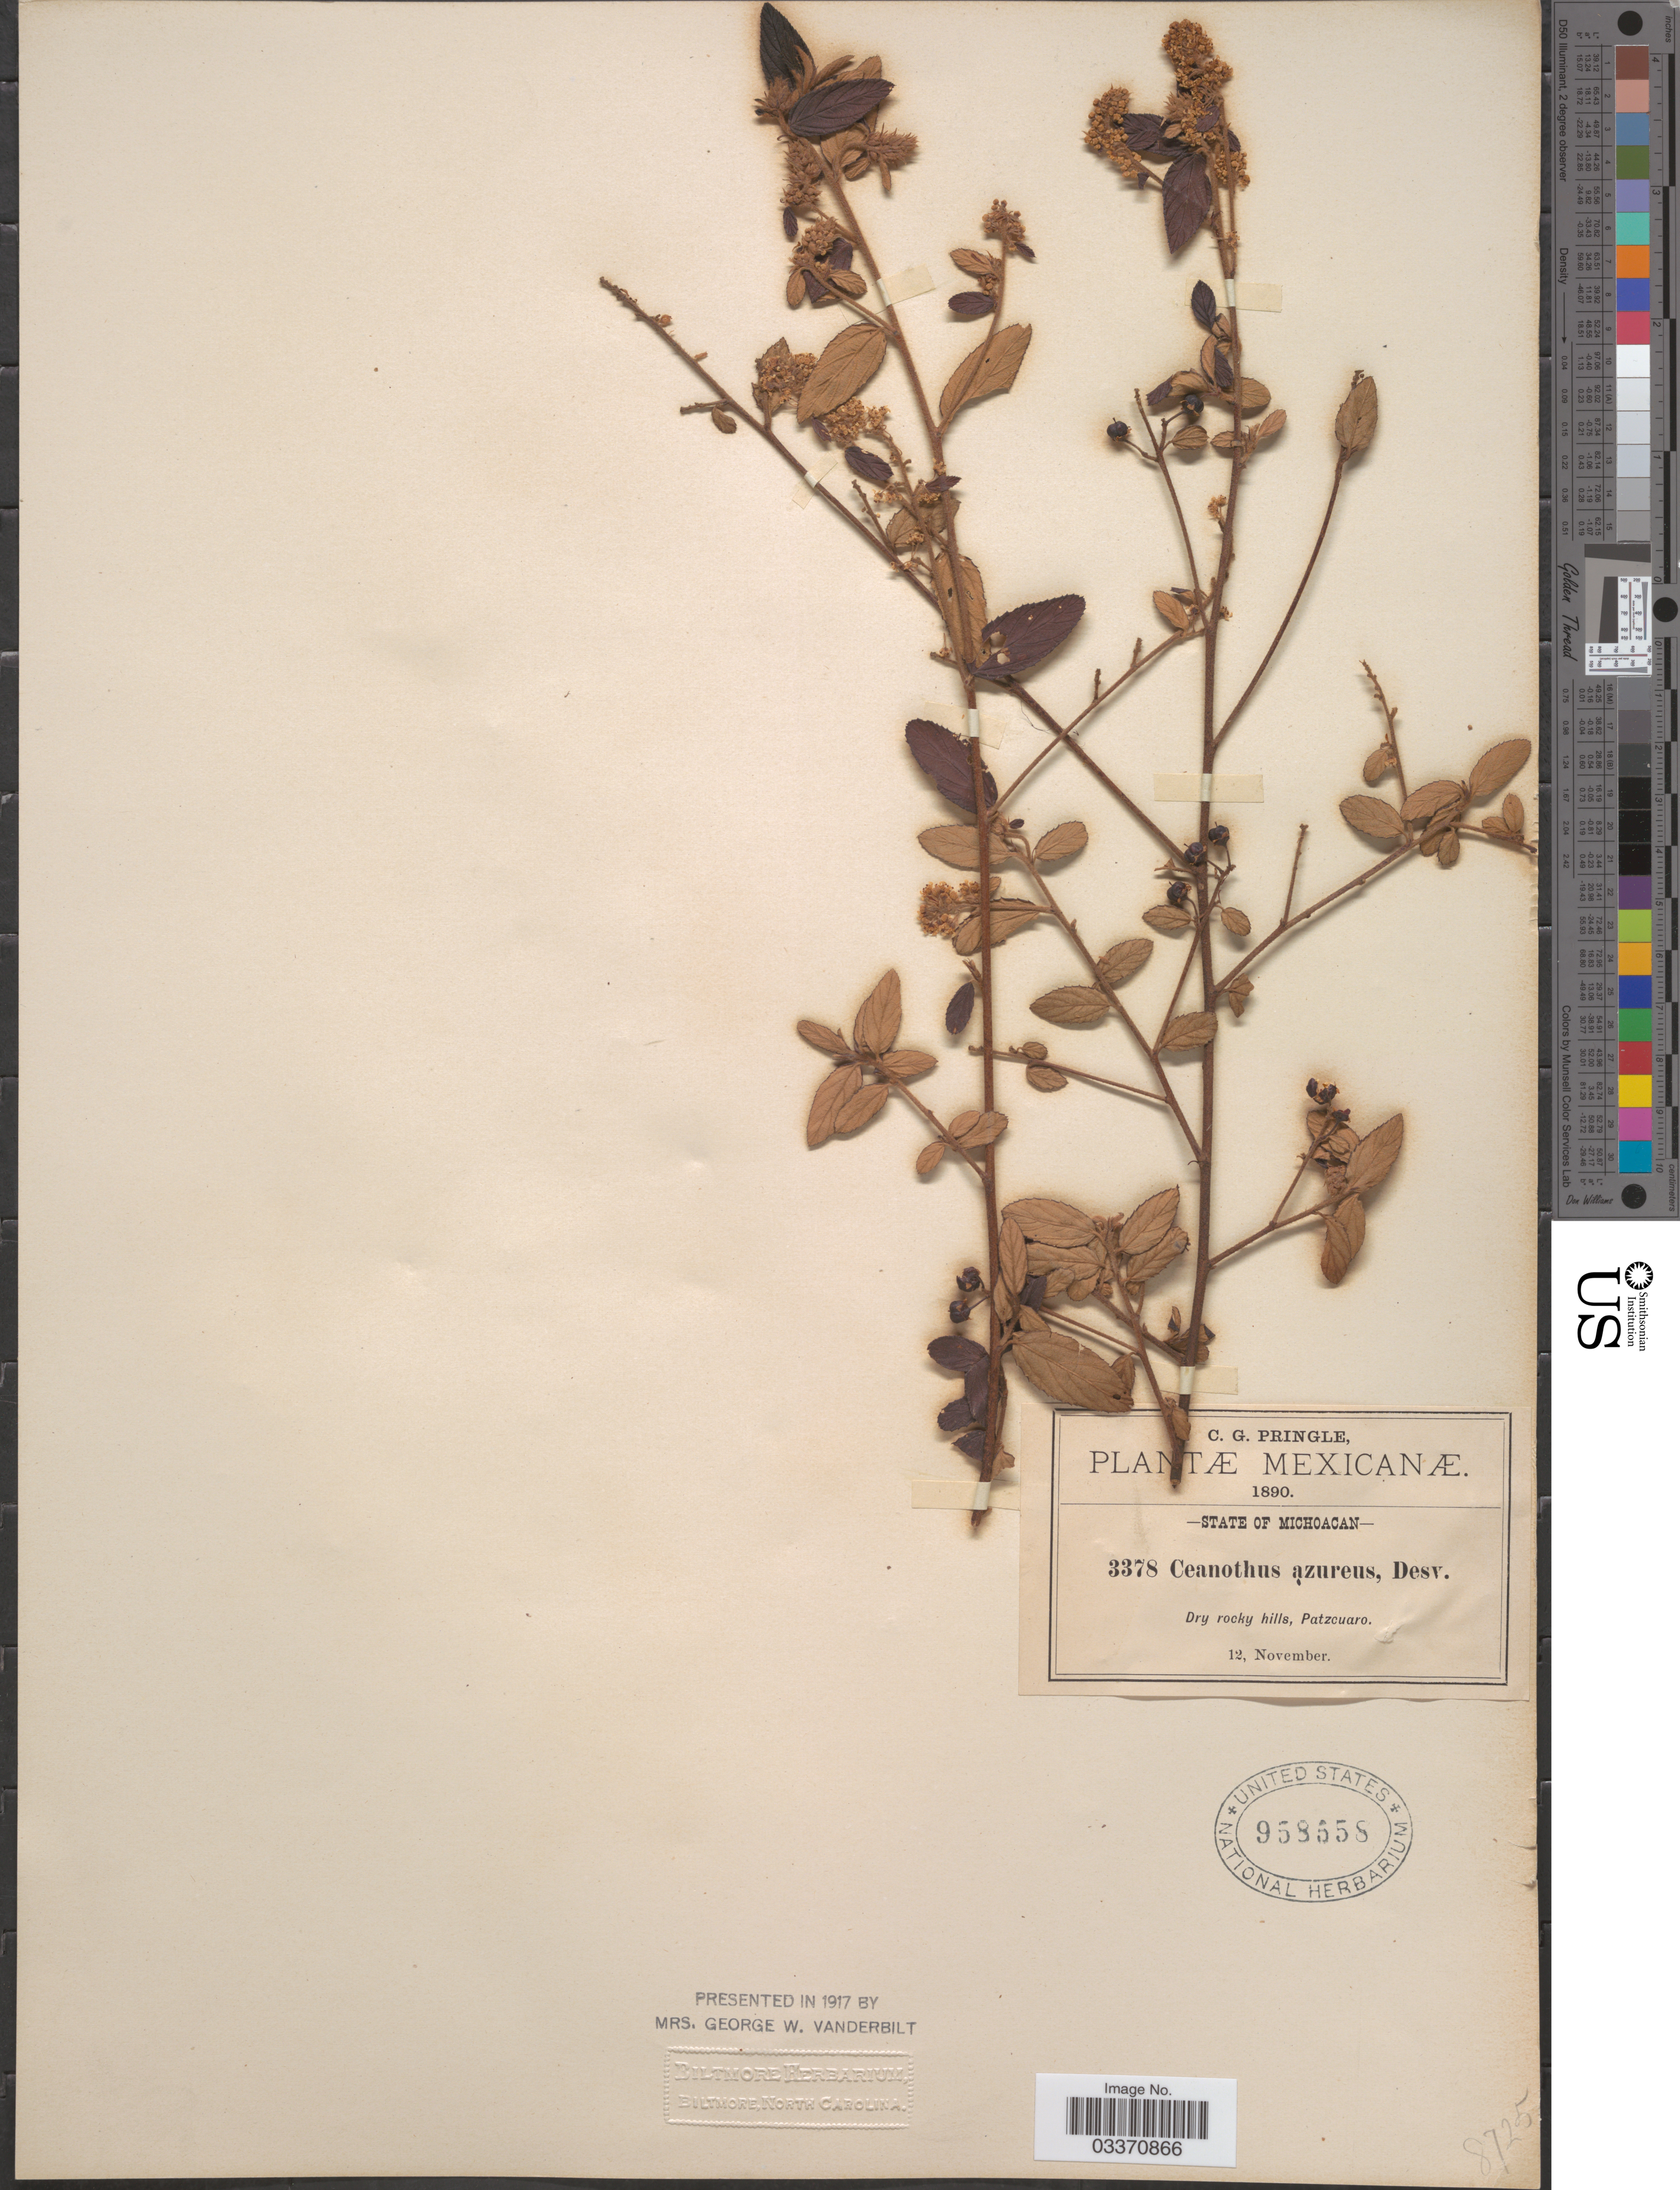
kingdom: Plantae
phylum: Tracheophyta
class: Magnoliopsida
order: Rosales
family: Rhamnaceae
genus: Ceanothus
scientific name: Ceanothus caeruleus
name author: Lag.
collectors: C. G. Pringle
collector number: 3378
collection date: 1890-11-12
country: Mexico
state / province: Michoacán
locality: Patzcuaro.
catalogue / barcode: US 958558